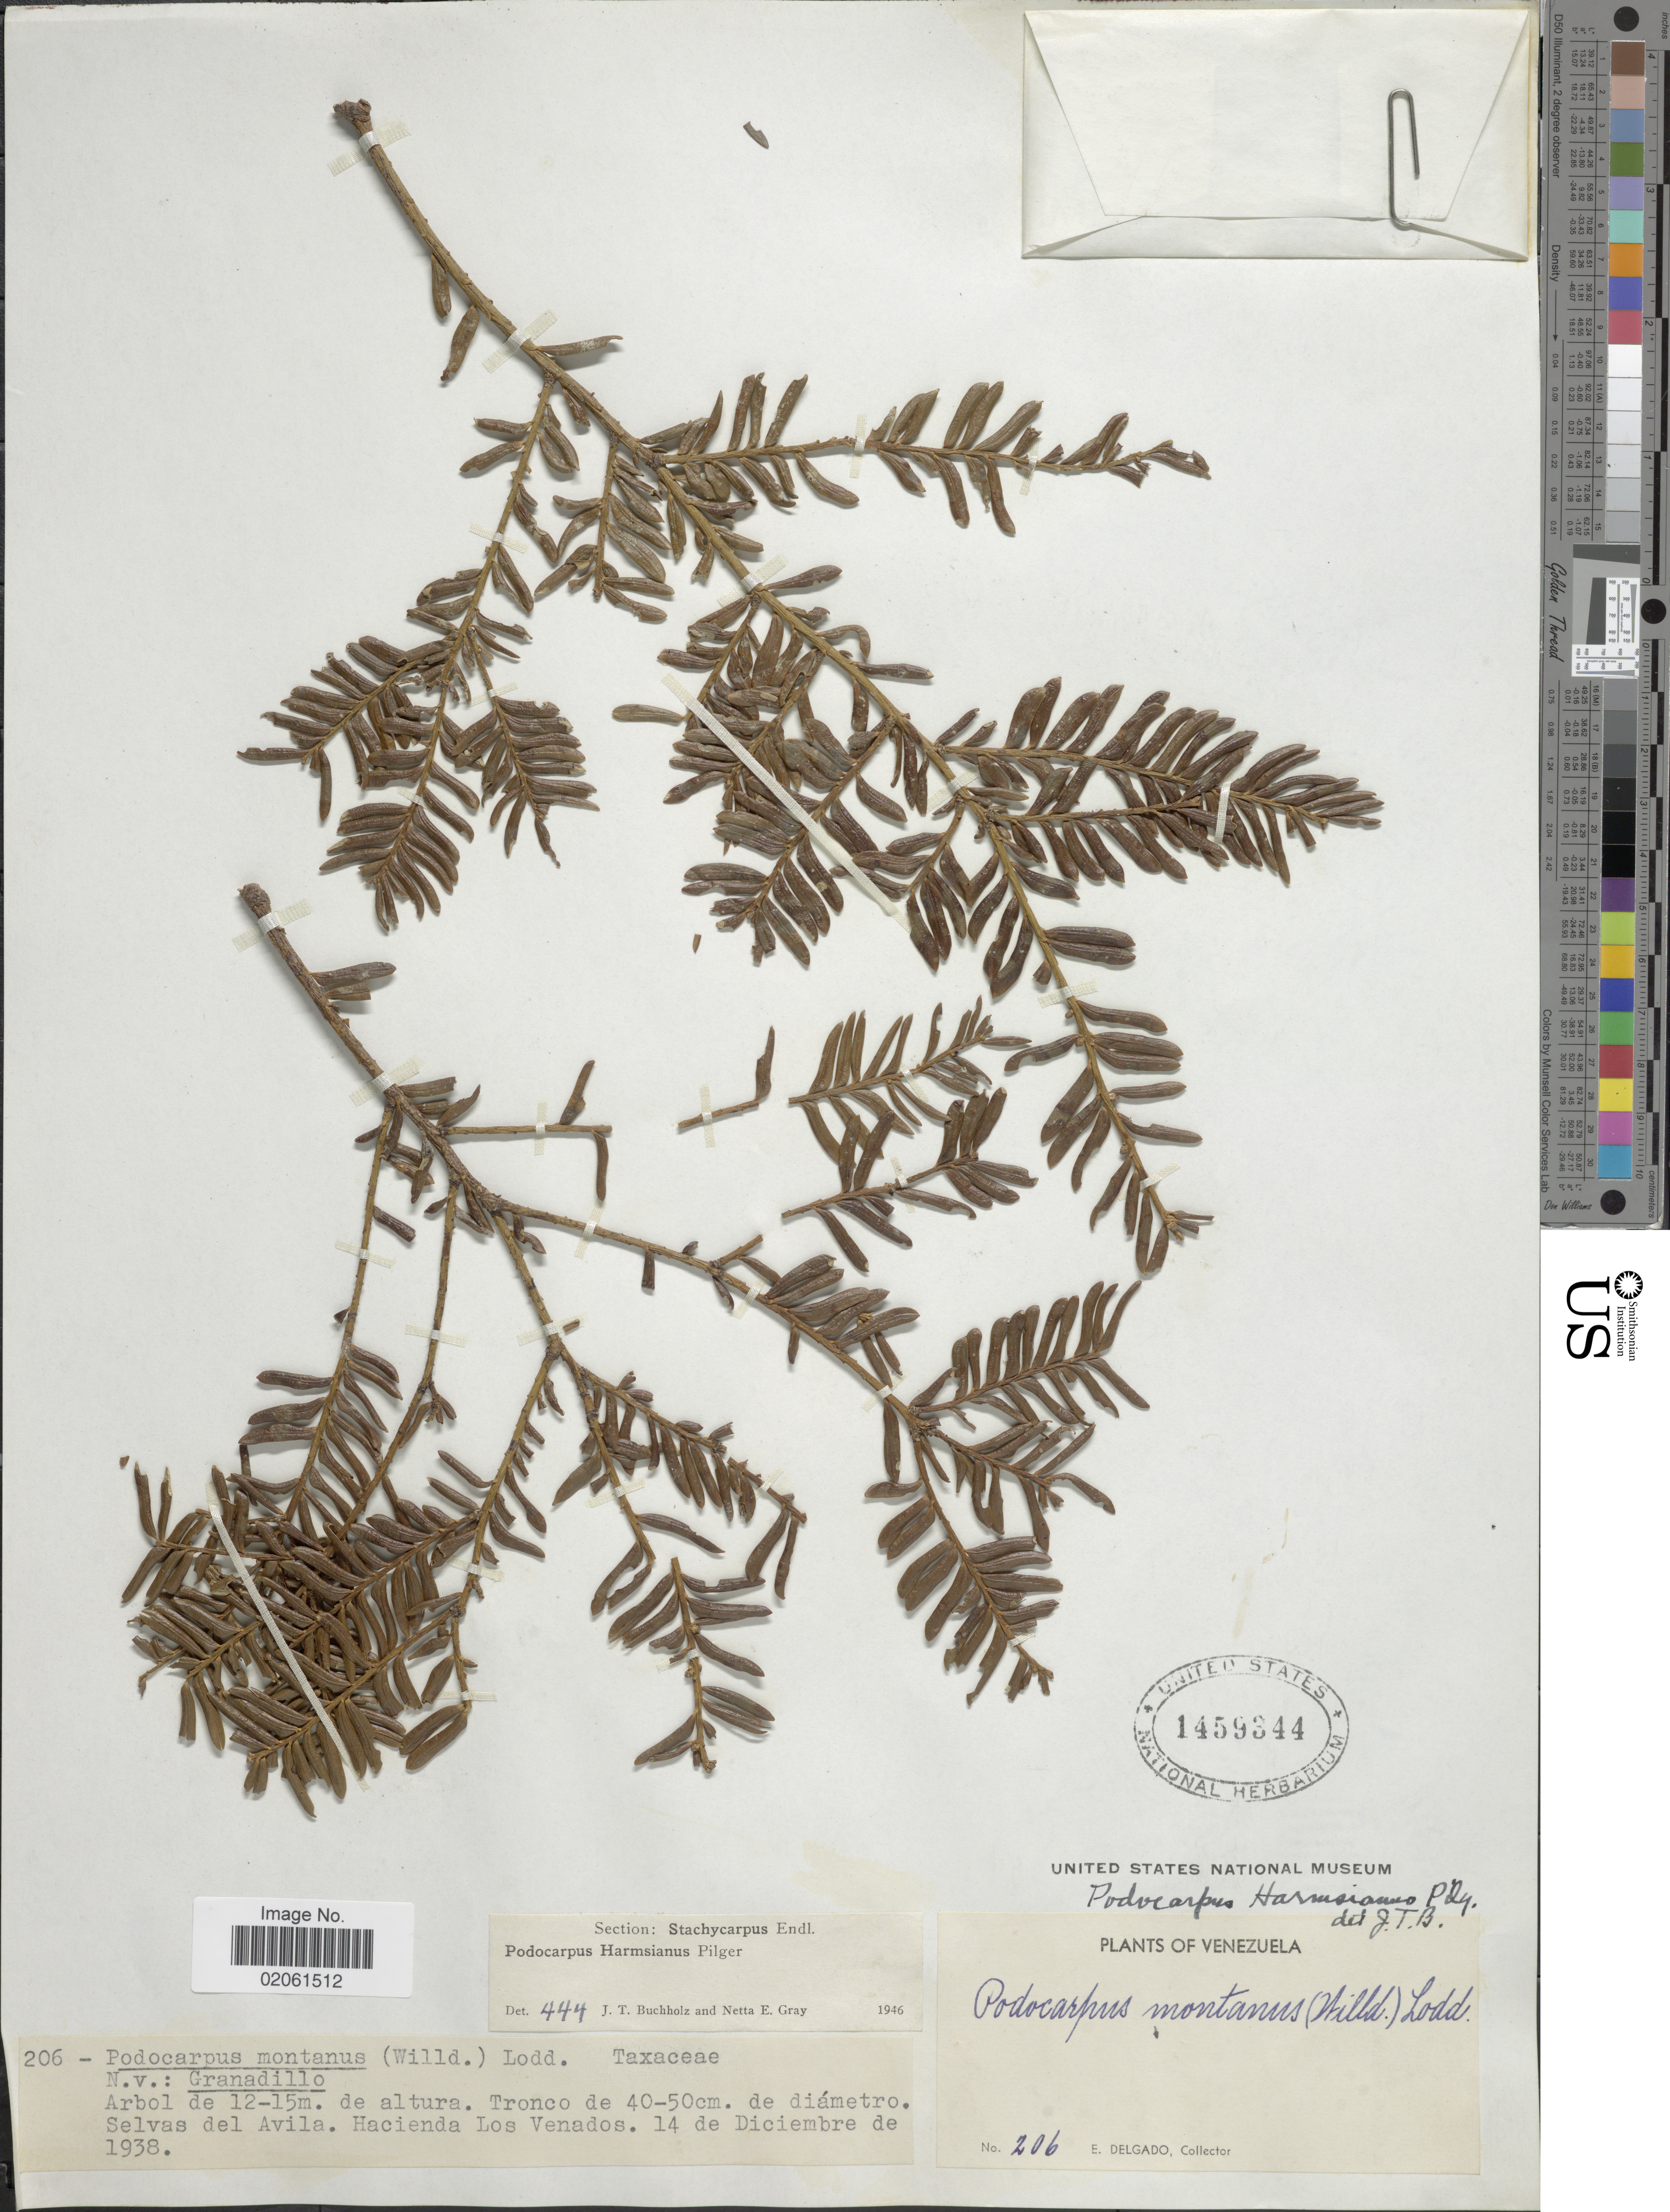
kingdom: Plantae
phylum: Tracheophyta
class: Pinopsida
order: Pinales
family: Podocarpaceae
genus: Podocarpus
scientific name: Podocarpus harmsianus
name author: Pilg.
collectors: E. Delgado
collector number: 206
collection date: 1938-12-14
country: Venezuela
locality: Selvas del Avila. Hacienda Los Venados.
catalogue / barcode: US 1459344